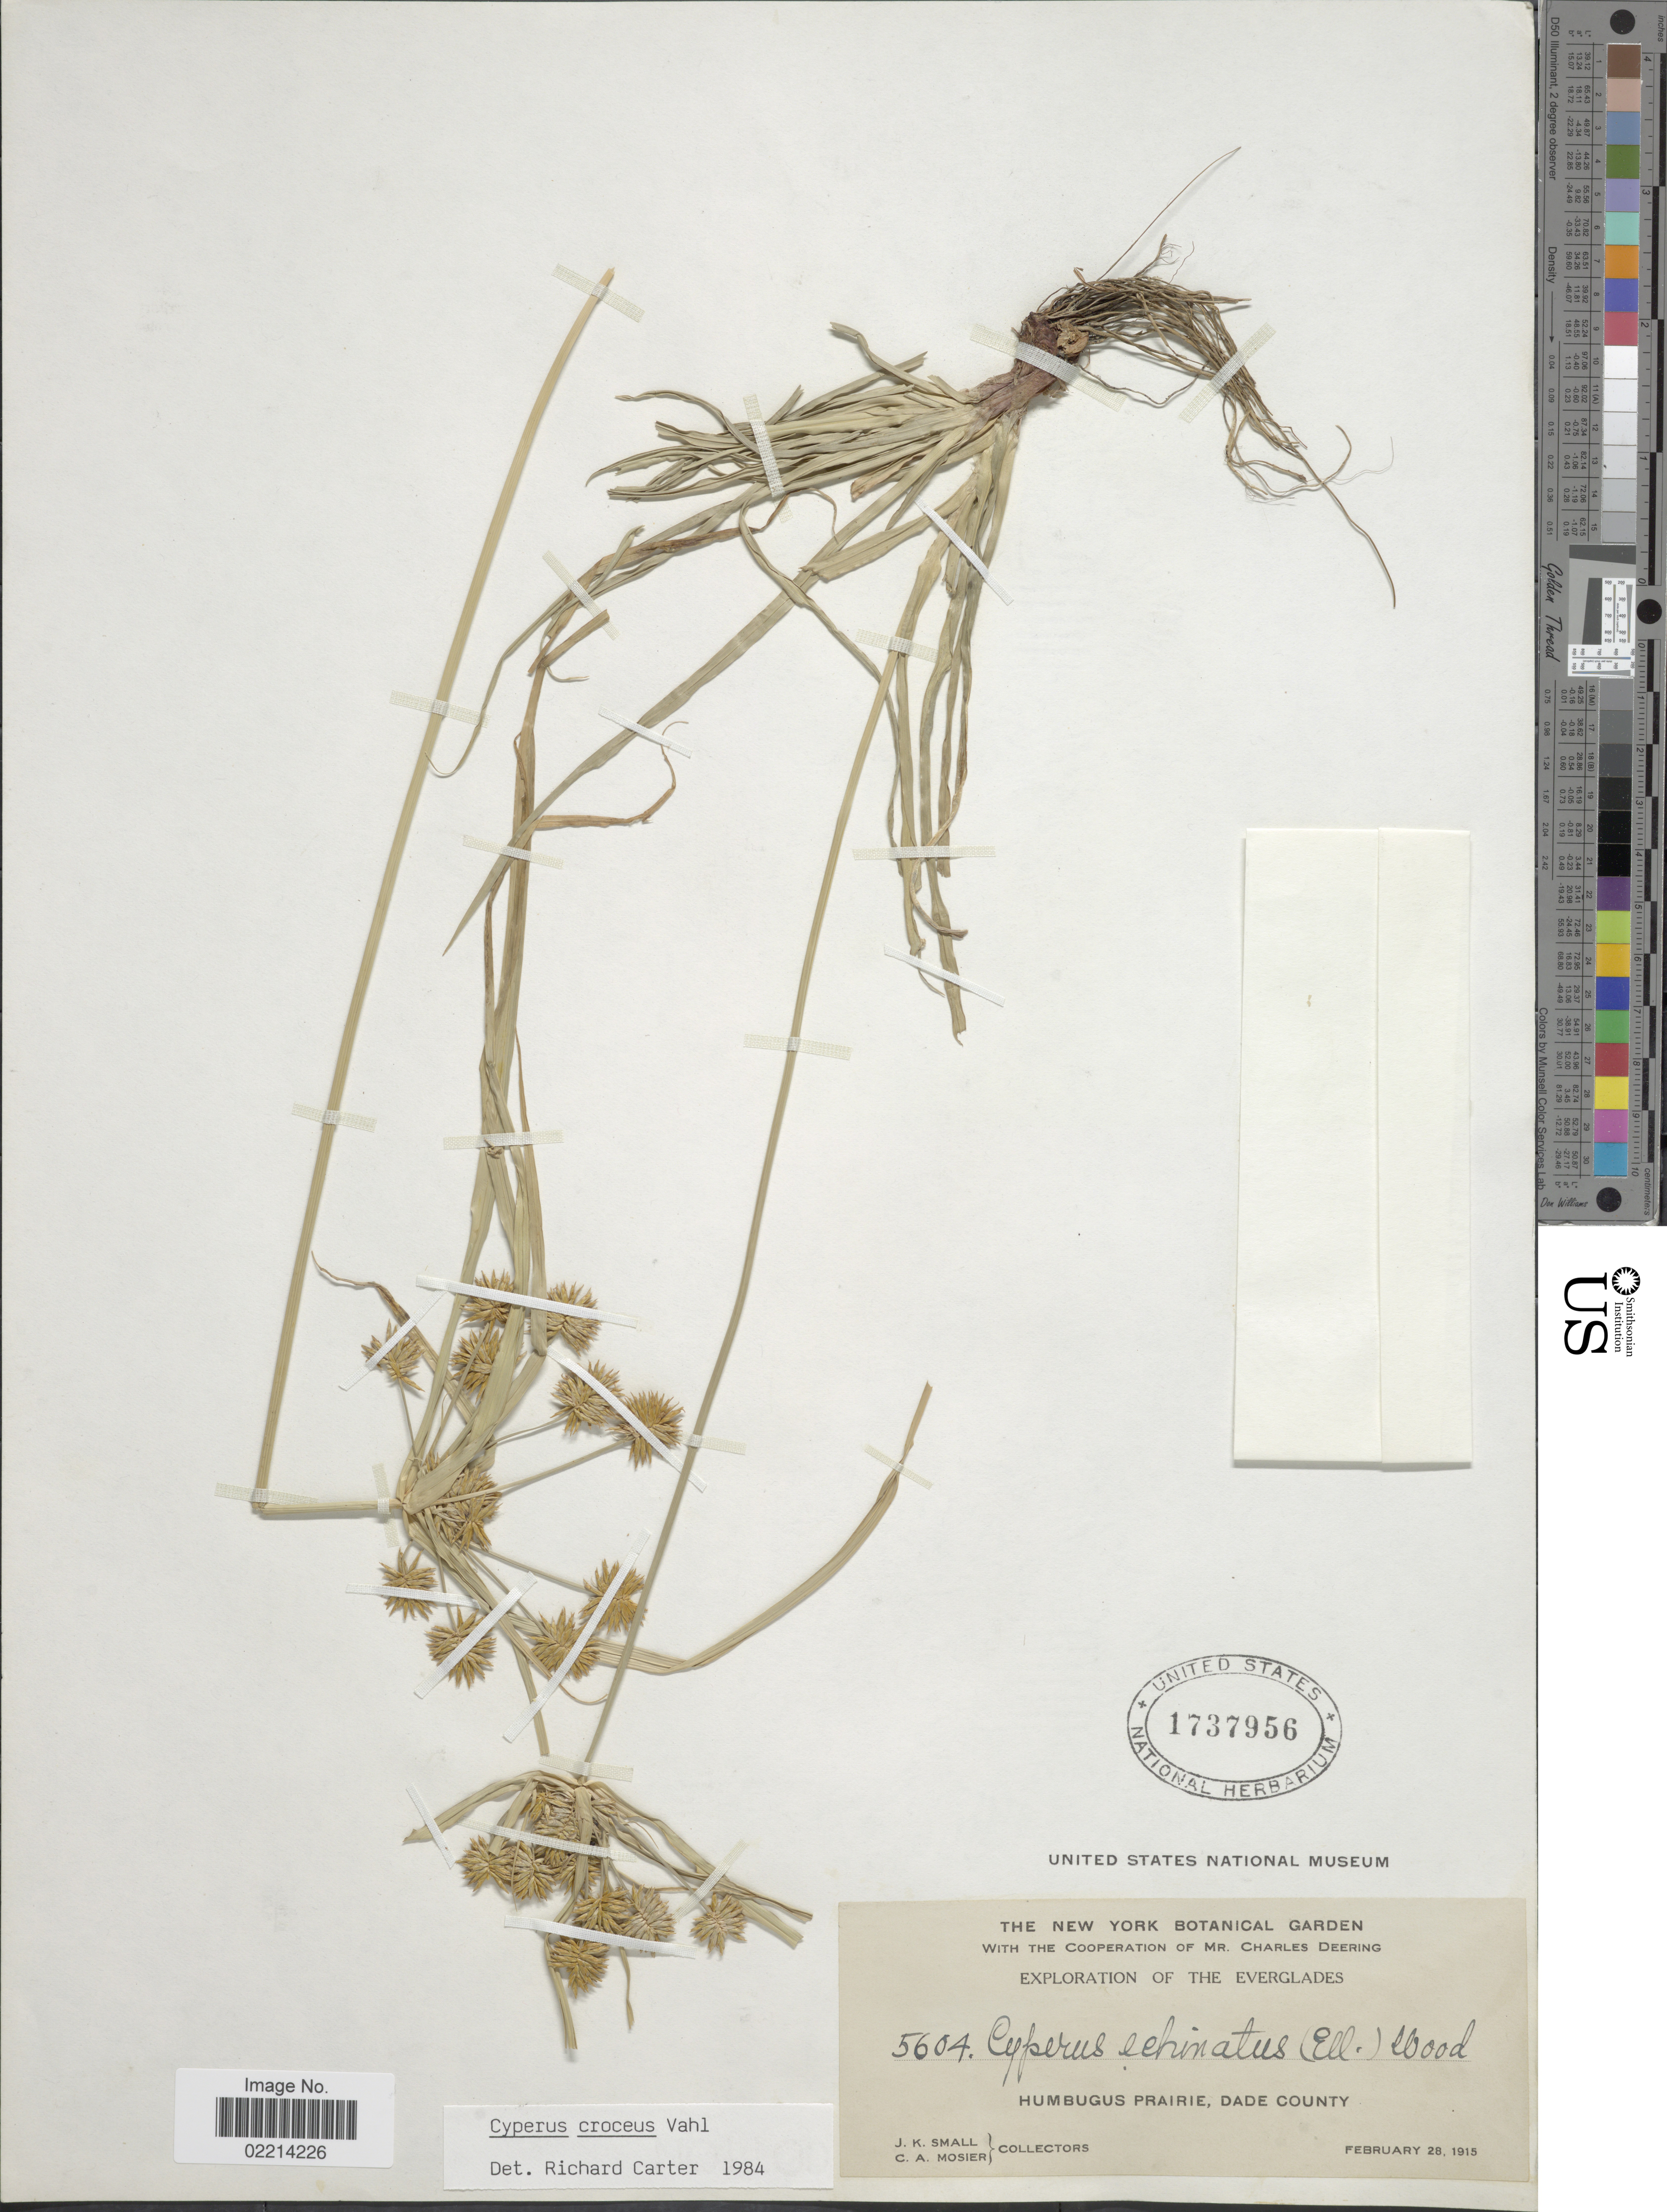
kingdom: Plantae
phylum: Tracheophyta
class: Liliopsida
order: Poales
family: Cyperaceae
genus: Cyperus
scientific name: Cyperus croceus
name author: Vahl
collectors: J. K. Small & C. A. Mosier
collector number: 5604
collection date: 1915-02-28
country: United States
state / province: Florida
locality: The Everglades, Humbugus Prairie, Dade County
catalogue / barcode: US 1737956